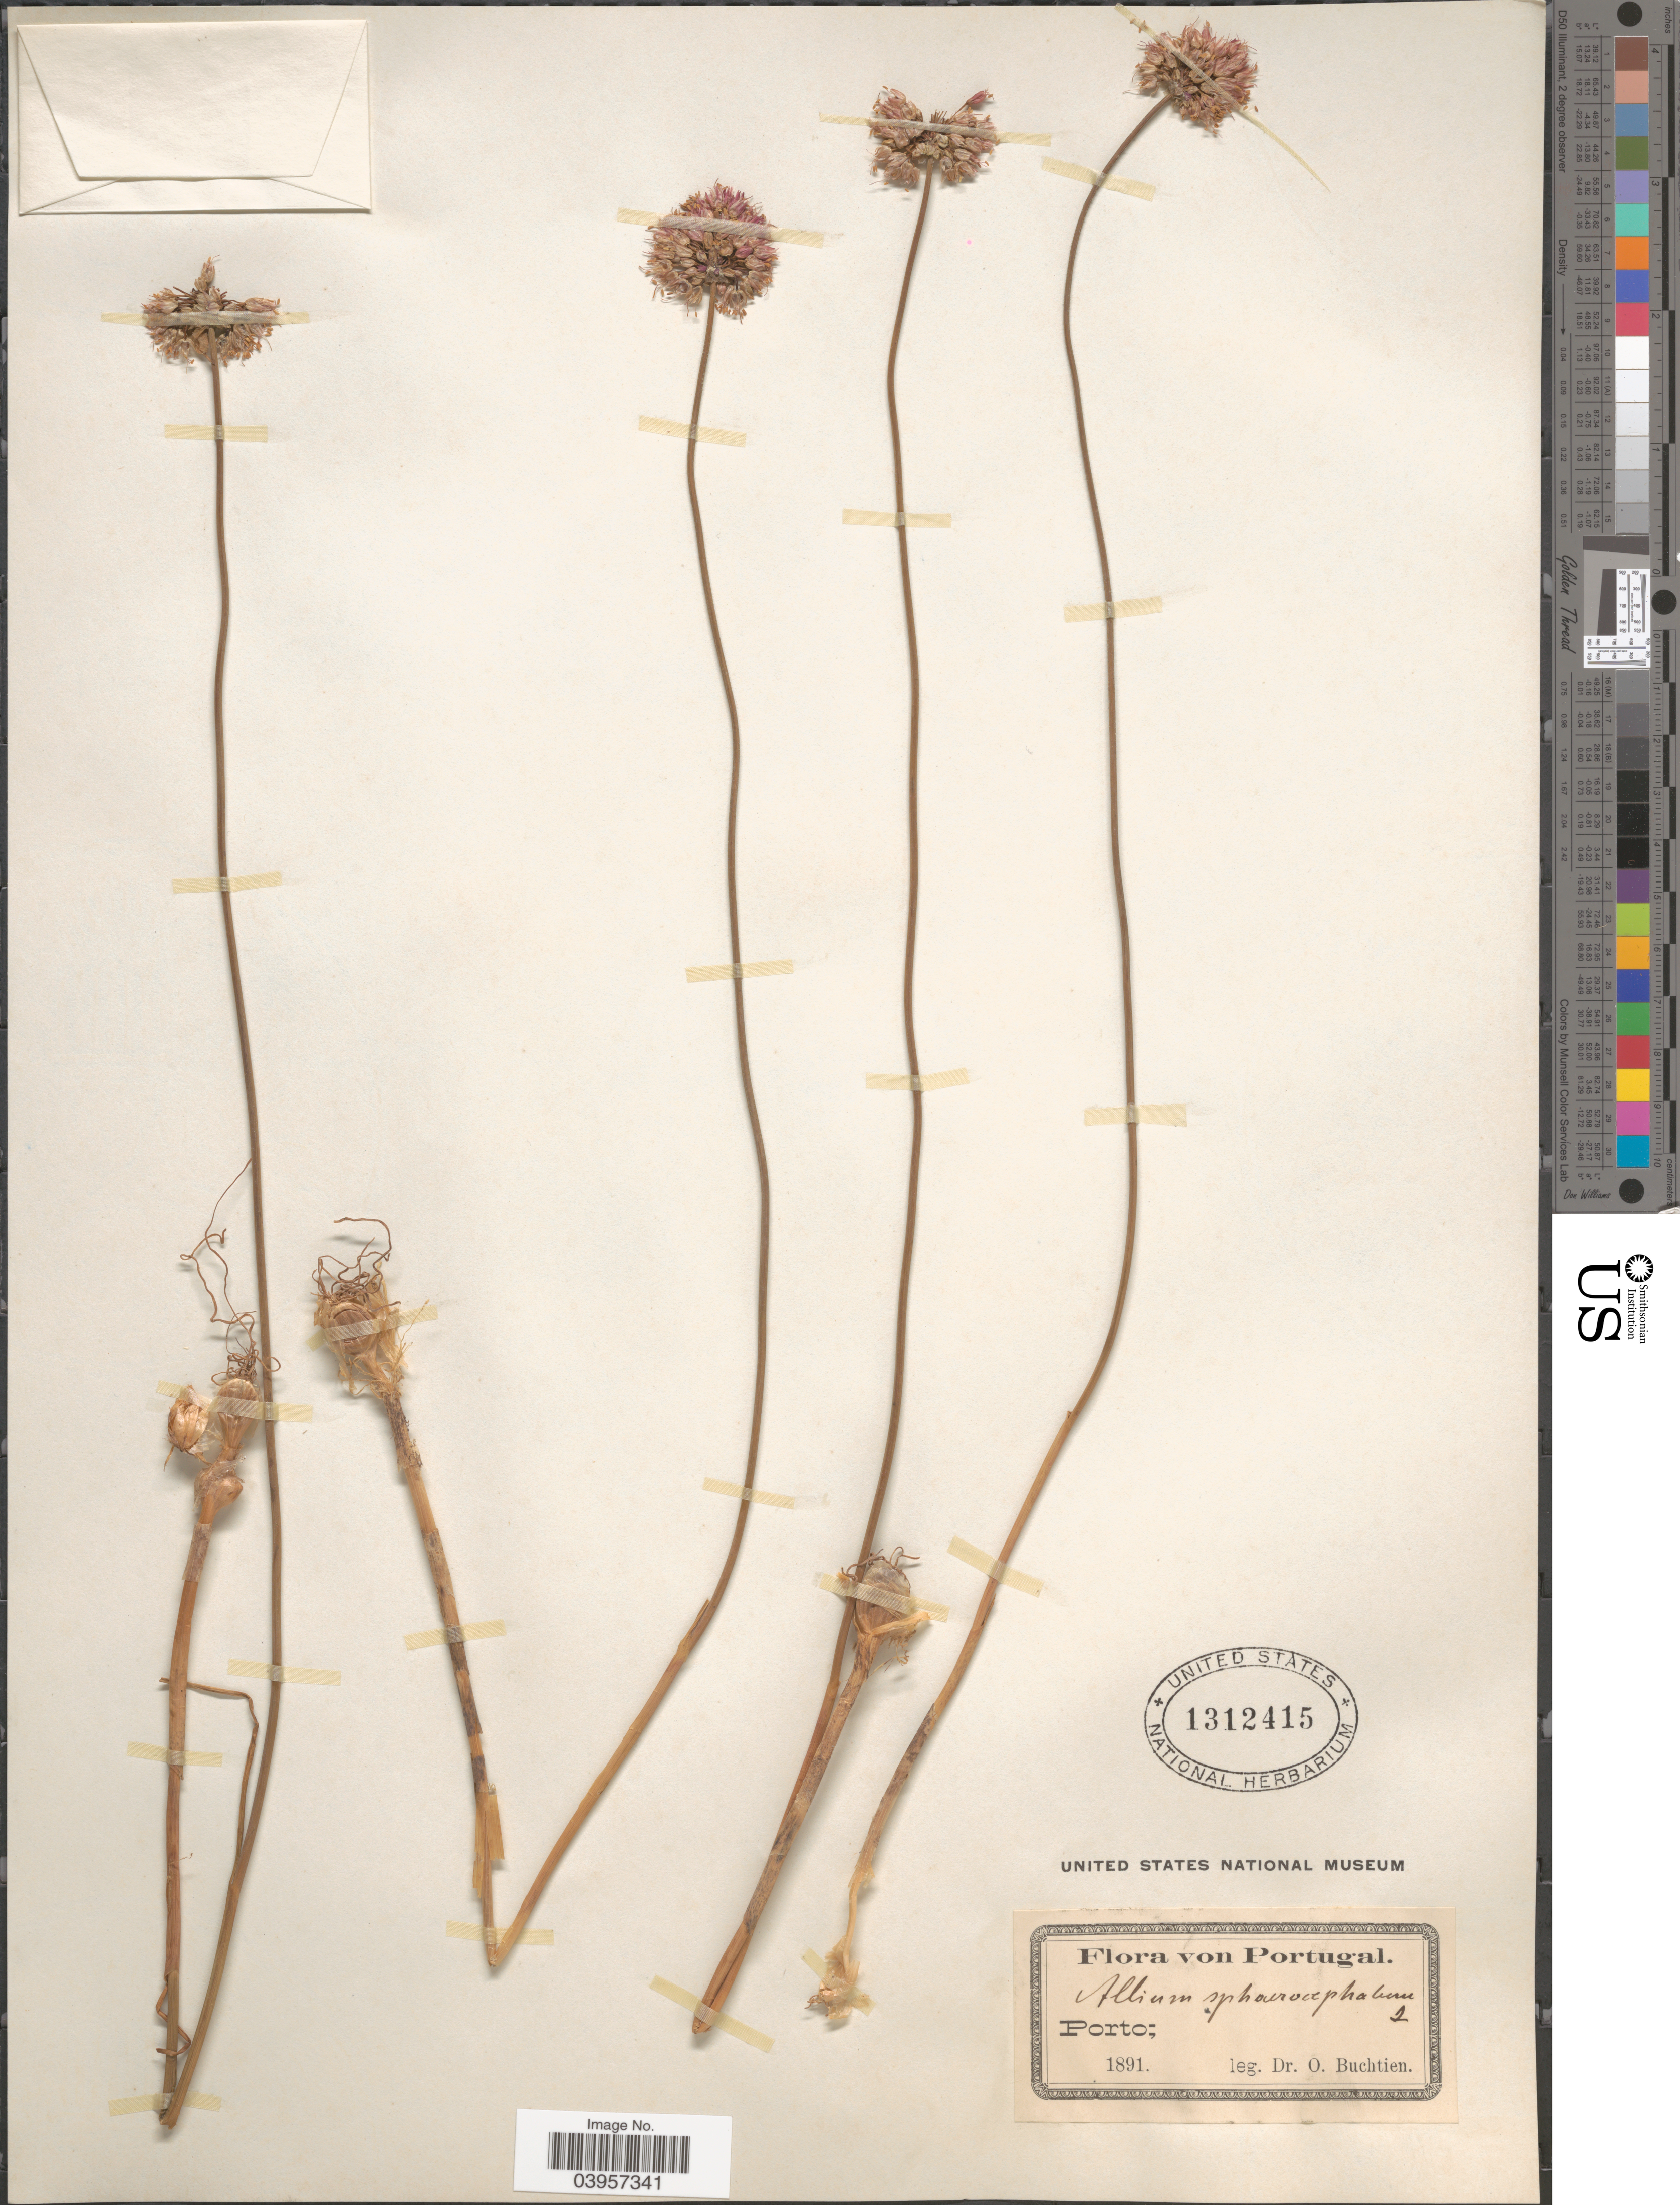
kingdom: Plantae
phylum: Tracheophyta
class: Liliopsida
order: Asparagales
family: Amaryllidaceae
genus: Allium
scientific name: Allium sphaerocephalum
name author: L.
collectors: O. Buchtien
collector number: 2?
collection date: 1891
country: Portugal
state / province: Porto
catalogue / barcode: US 1312415